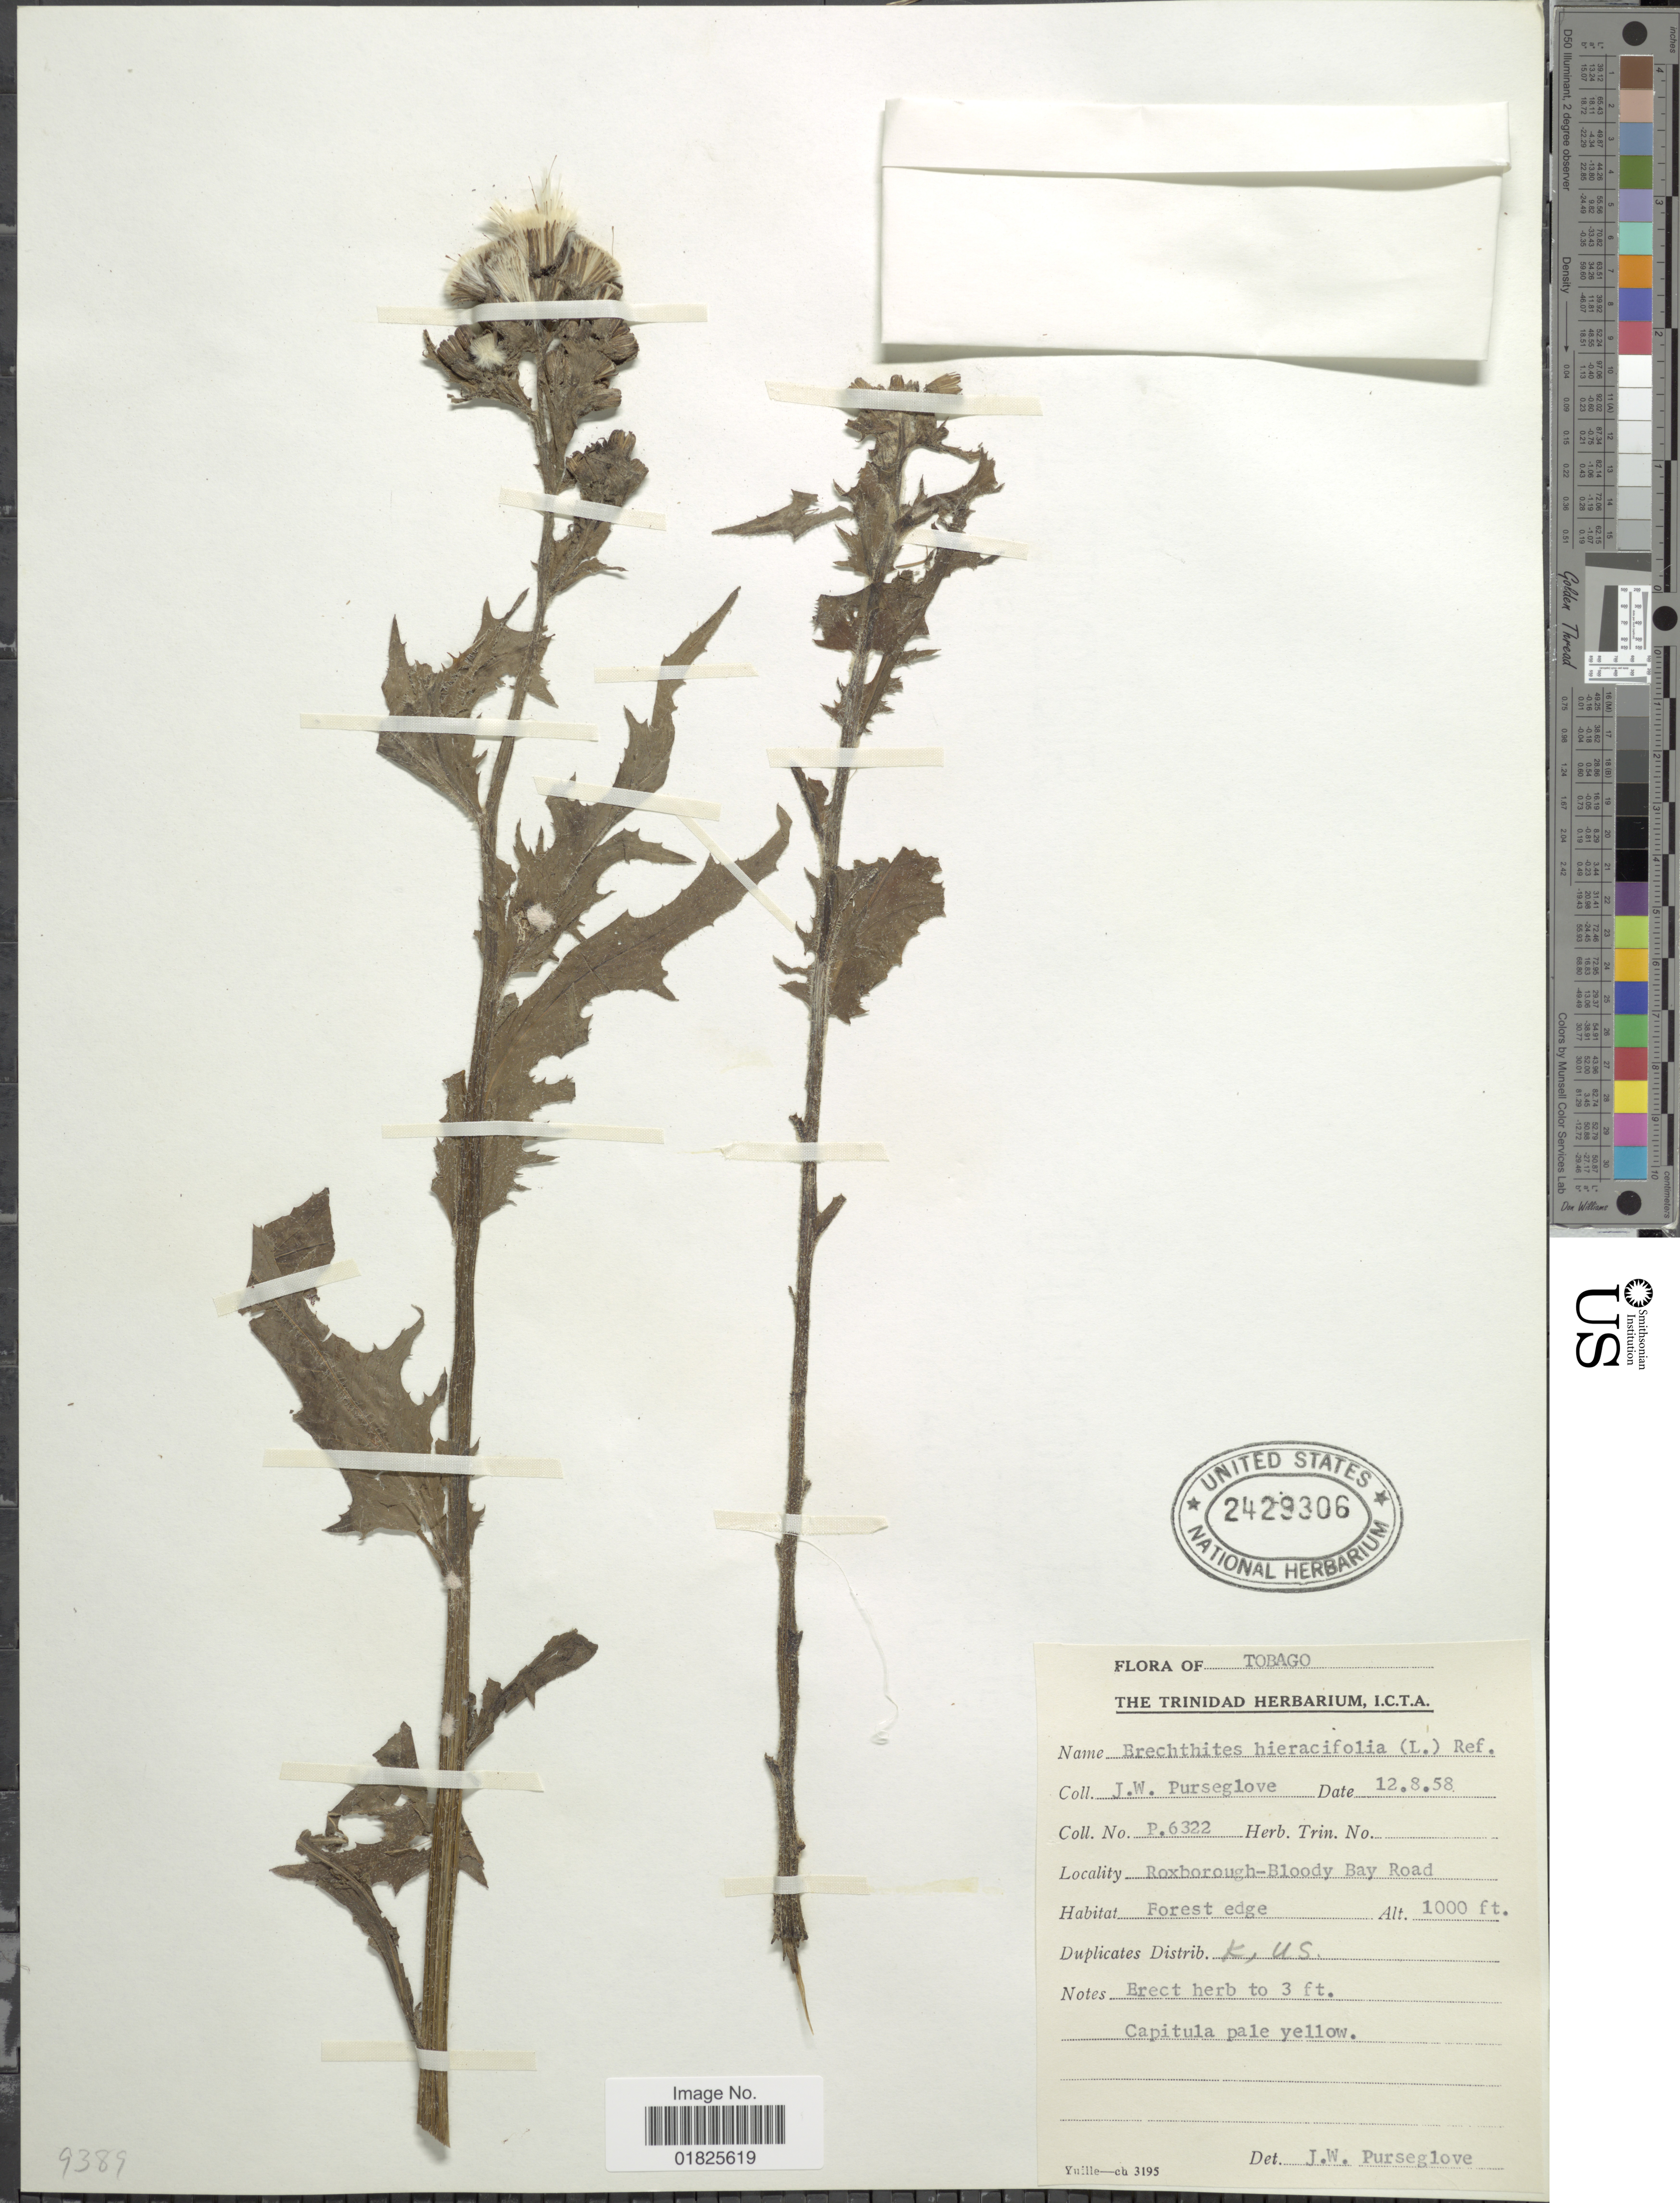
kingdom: Plantae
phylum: Tracheophyta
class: Magnoliopsida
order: Asterales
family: Asteraceae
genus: Erechtites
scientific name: Erechtites hieraciifolius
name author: (L.) Raf. ex DC.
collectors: J. Purseglove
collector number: P6322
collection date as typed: Transcribed d/m/y: 12/8/58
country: Trinidad and Tobago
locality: Tobago. Roxborough-Bloody Bay Road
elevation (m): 305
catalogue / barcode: US 2429306